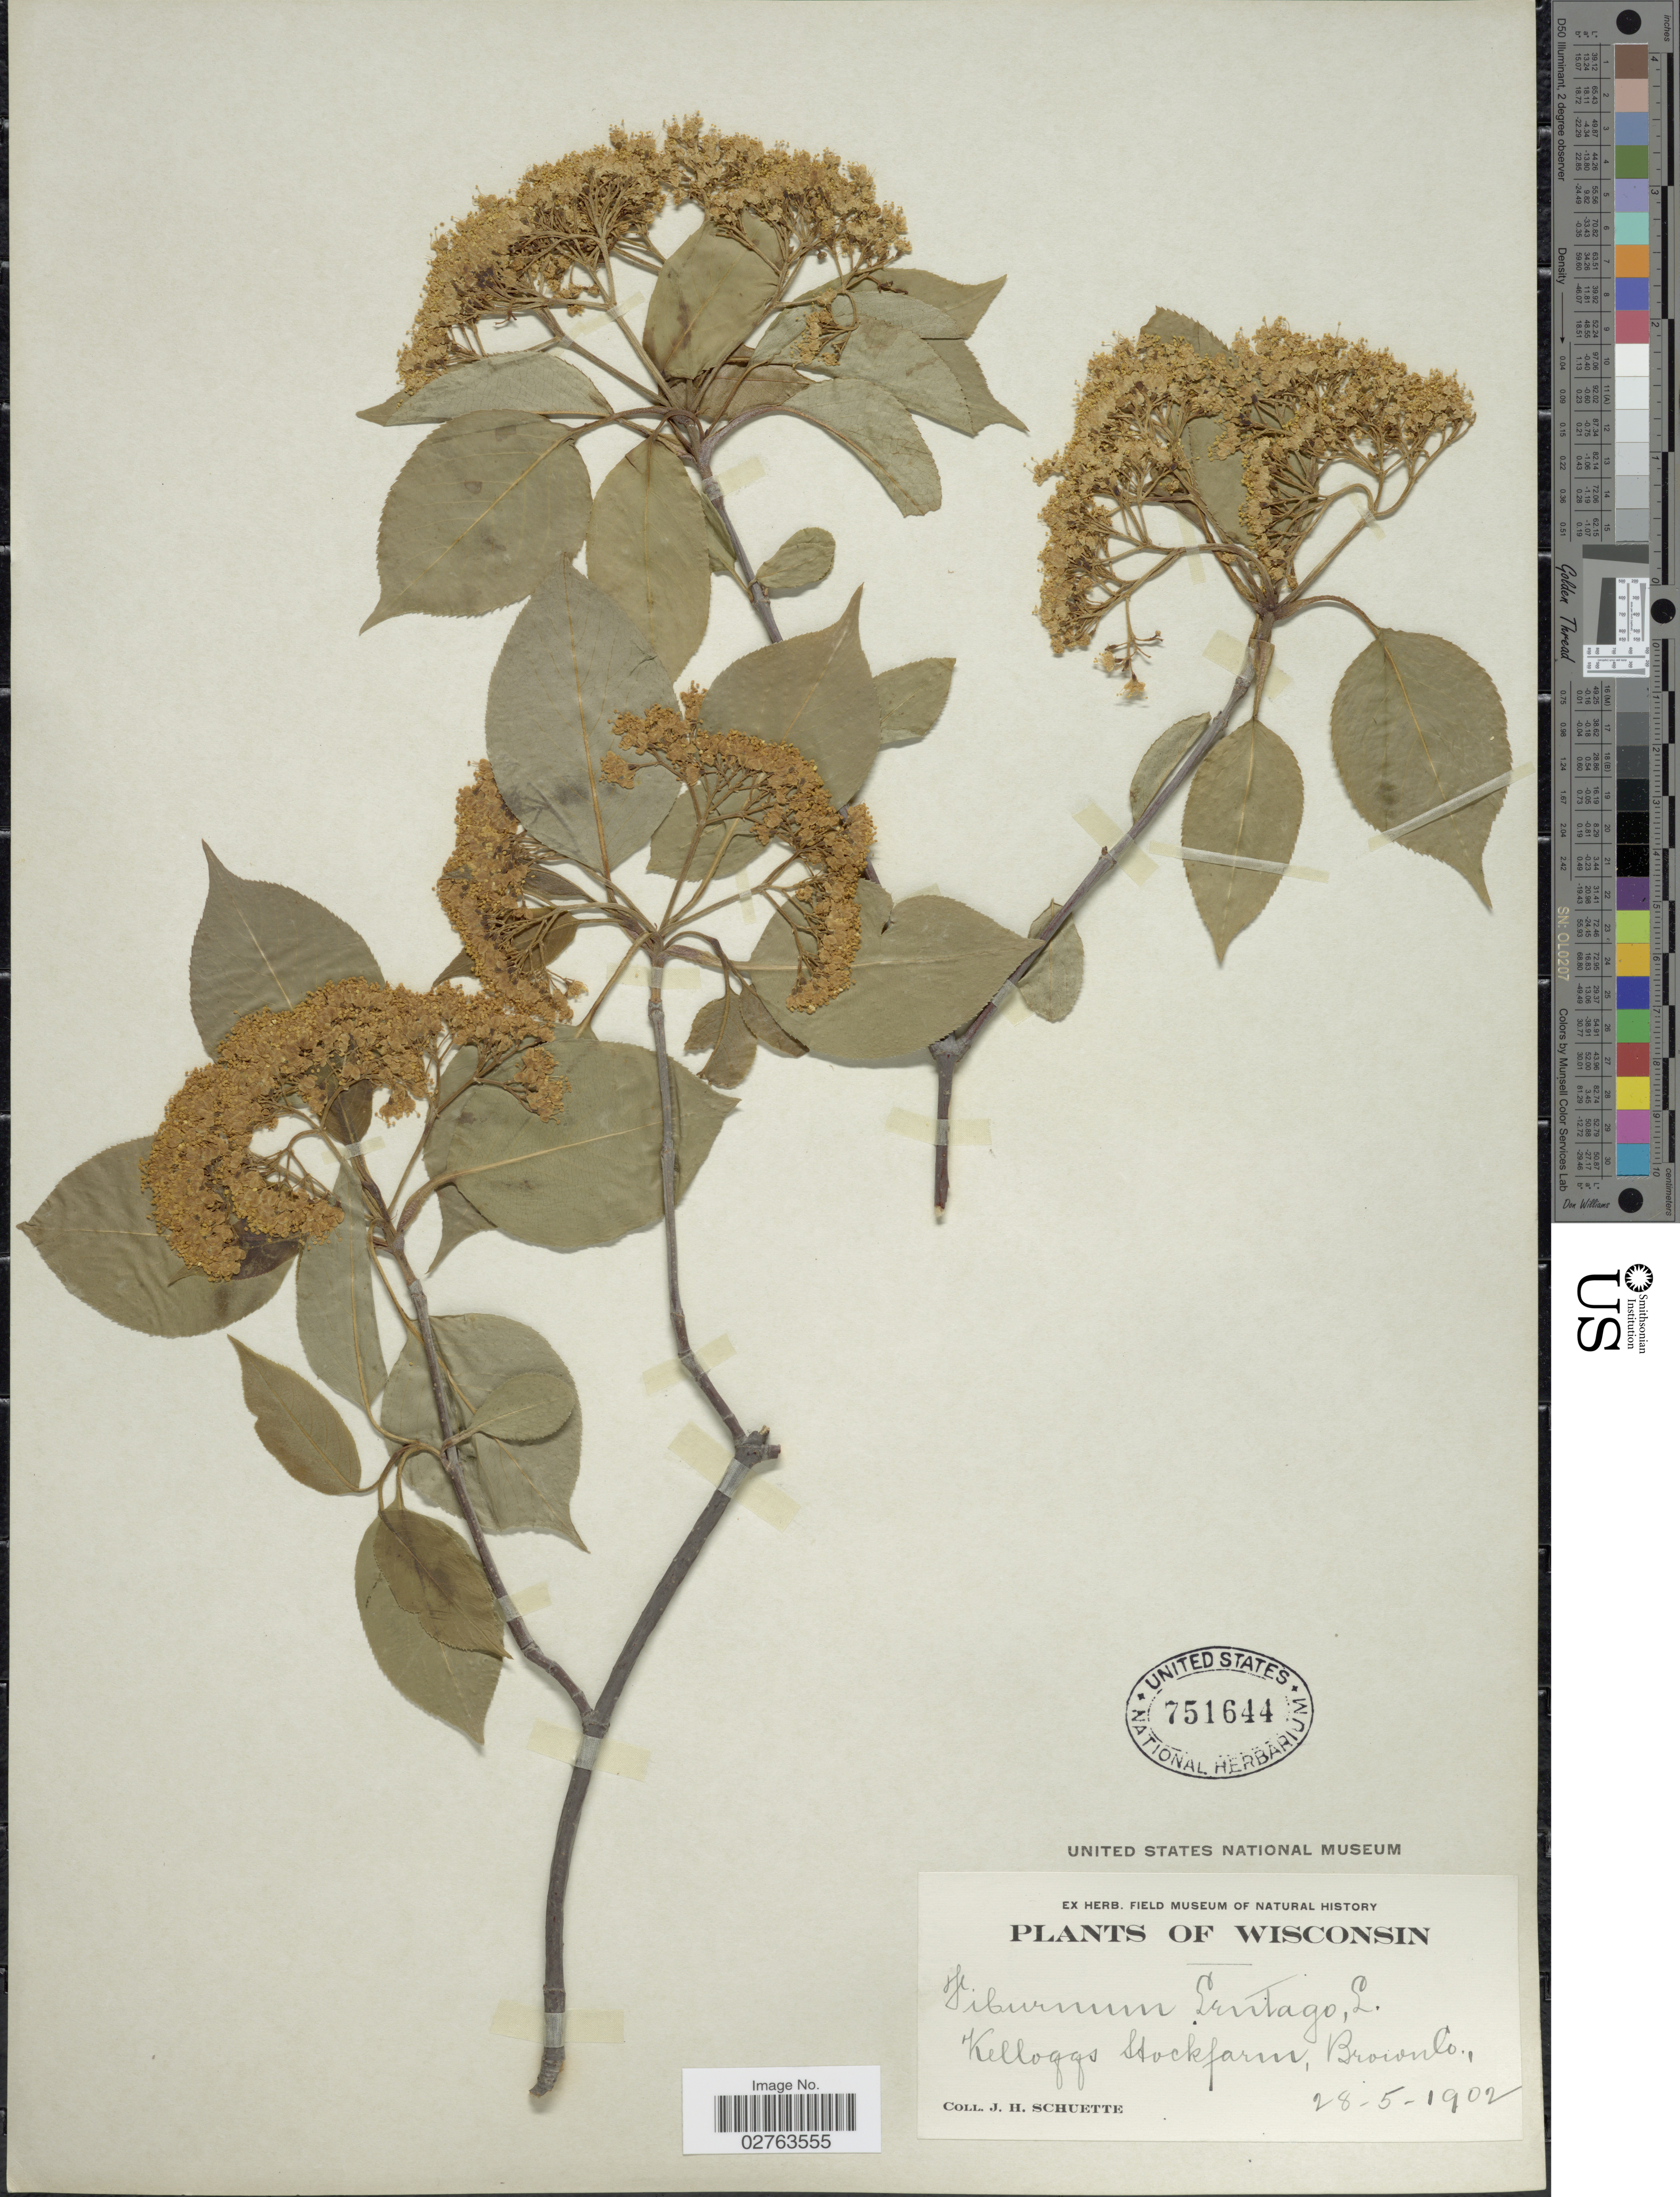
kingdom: Plantae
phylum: Tracheophyta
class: Magnoliopsida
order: Dipsacales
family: Viburnaceae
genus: Viburnum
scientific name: Viburnum lentago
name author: L.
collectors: J. H. Schuette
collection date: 1902-05-28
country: United States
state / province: Wisconsin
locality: Kelloggs Stockfarm, Brown Co.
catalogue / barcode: US 751644